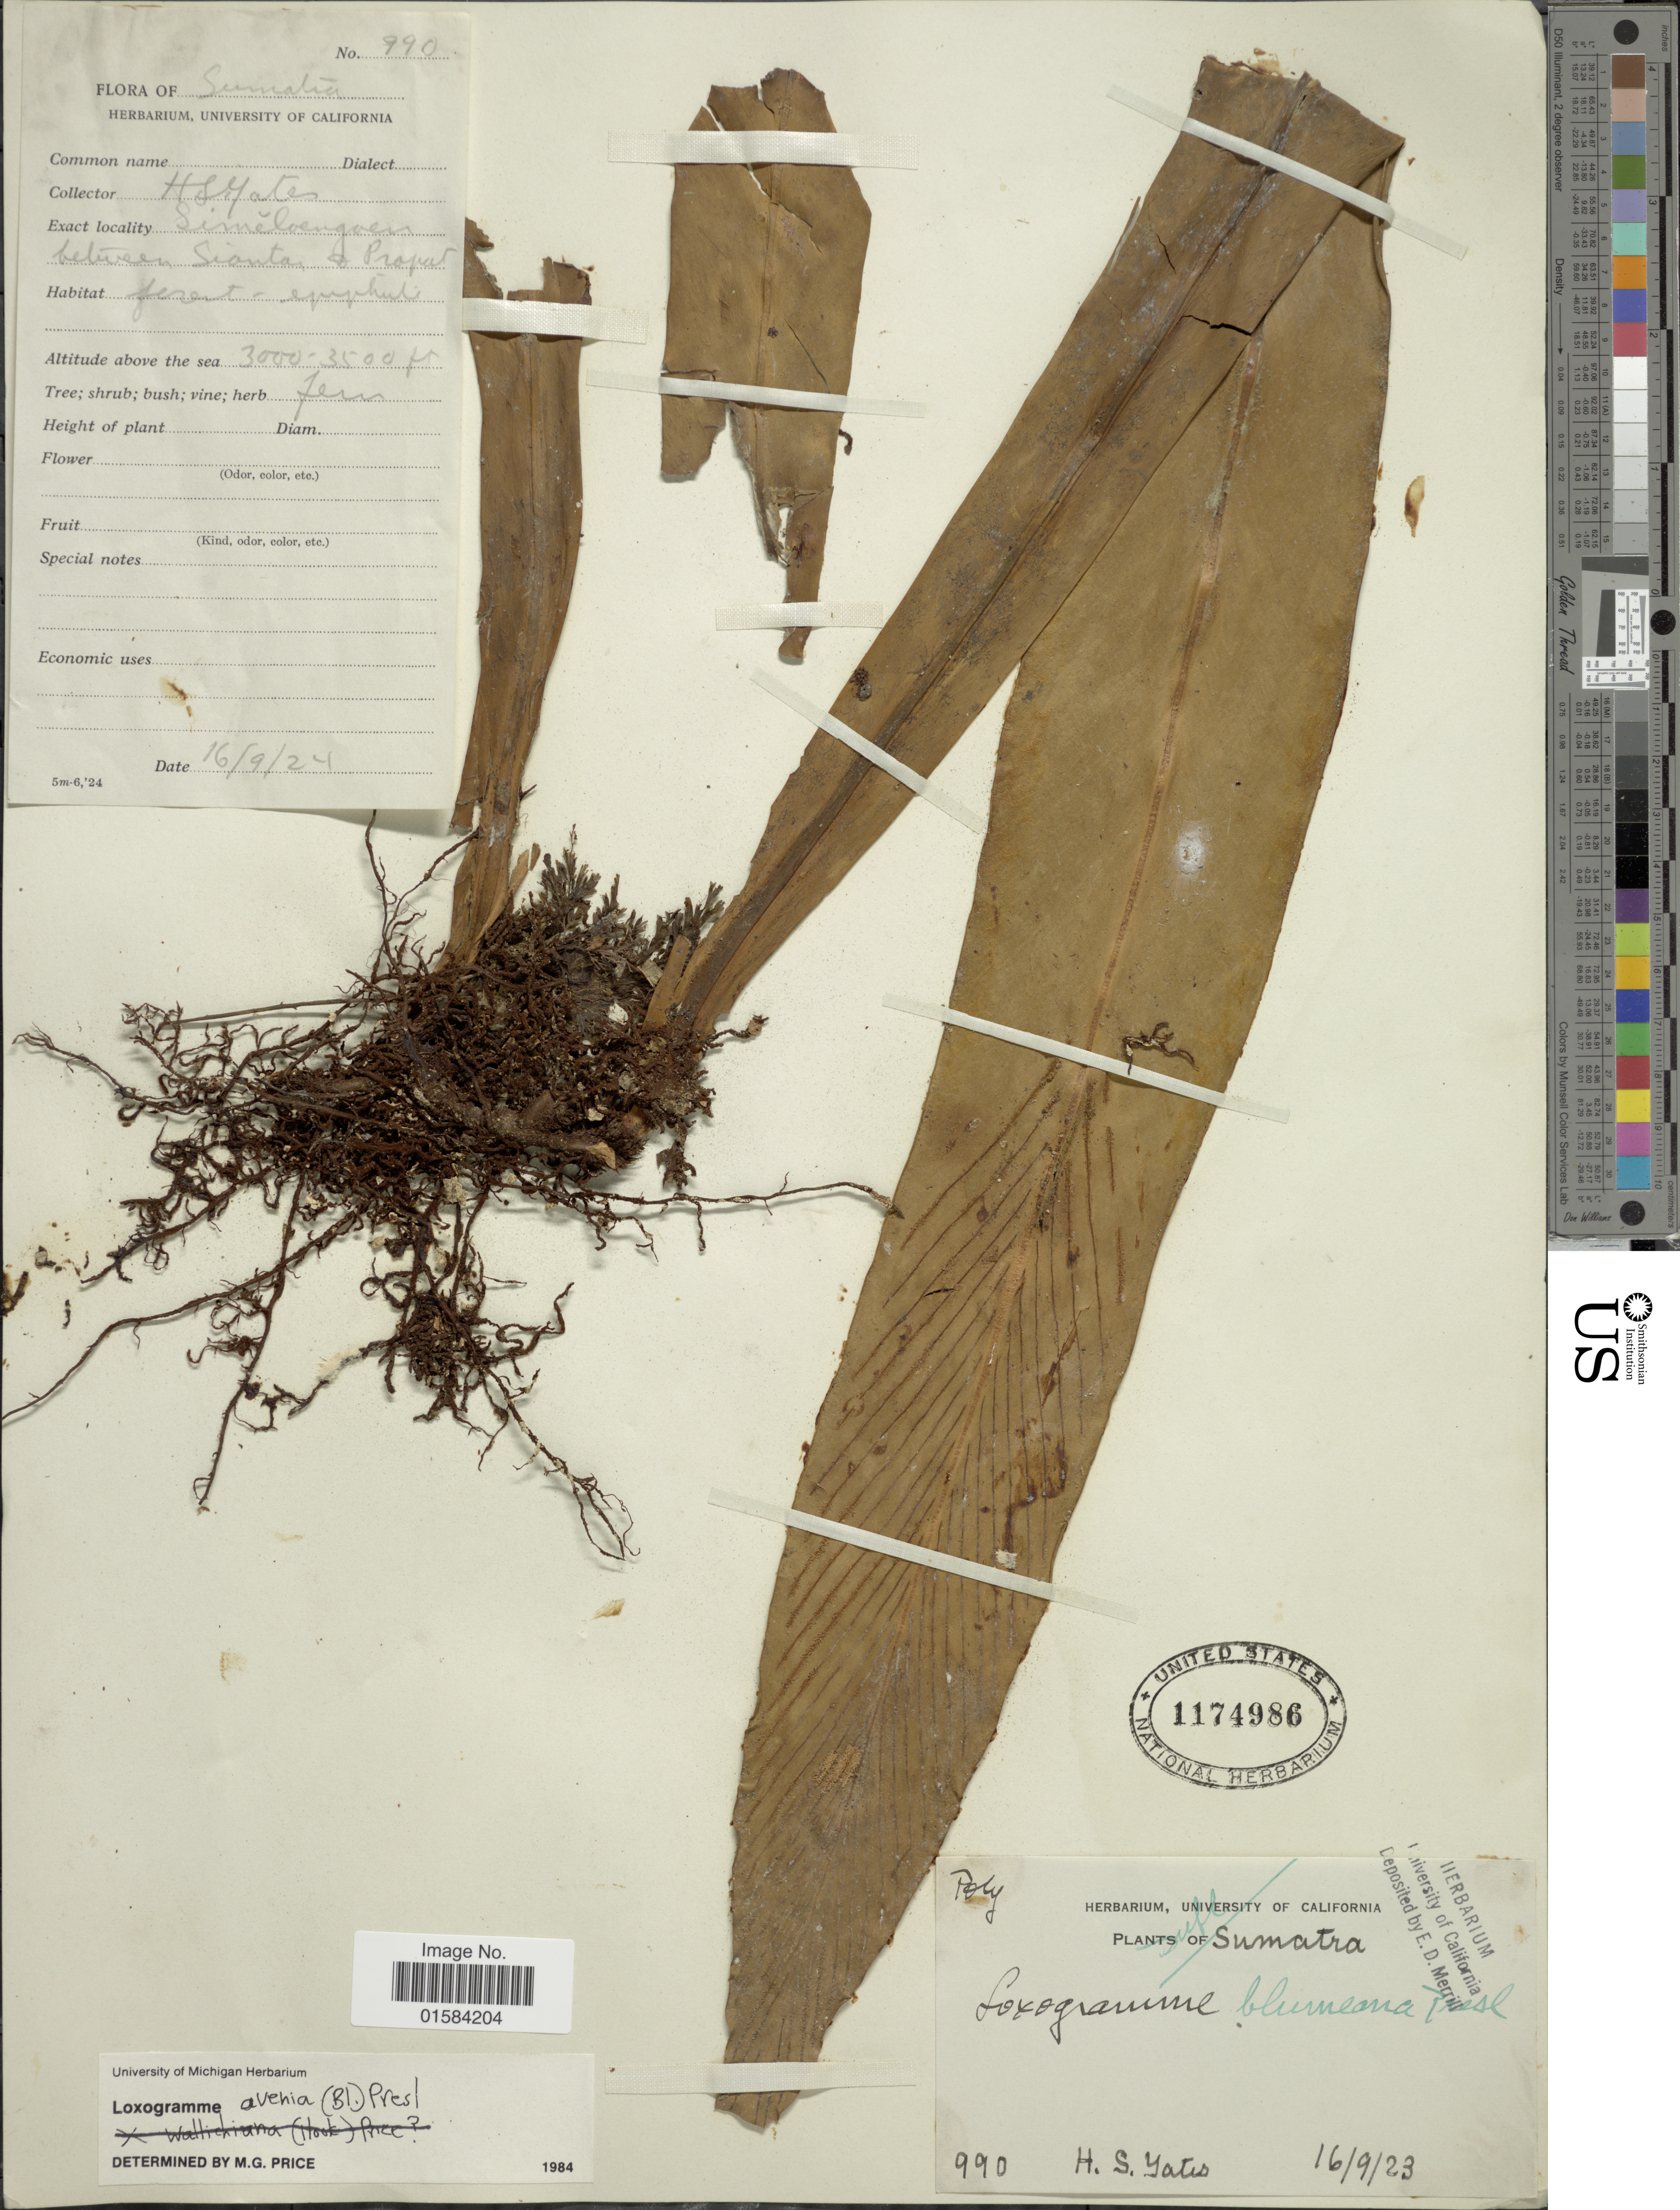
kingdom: Plantae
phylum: Tracheophyta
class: Polypodiopsida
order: Polypodiales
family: Polypodiaceae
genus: Loxogramme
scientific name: Loxogramme avenia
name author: (Blume) C. Presl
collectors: H. S. Yates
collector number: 990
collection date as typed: Transcribed d/m/y: 16/9/23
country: Indonesia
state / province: Sumatra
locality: Simeloengoen between Sianta & Proput [interpreted]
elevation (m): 914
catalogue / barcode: US 1174986